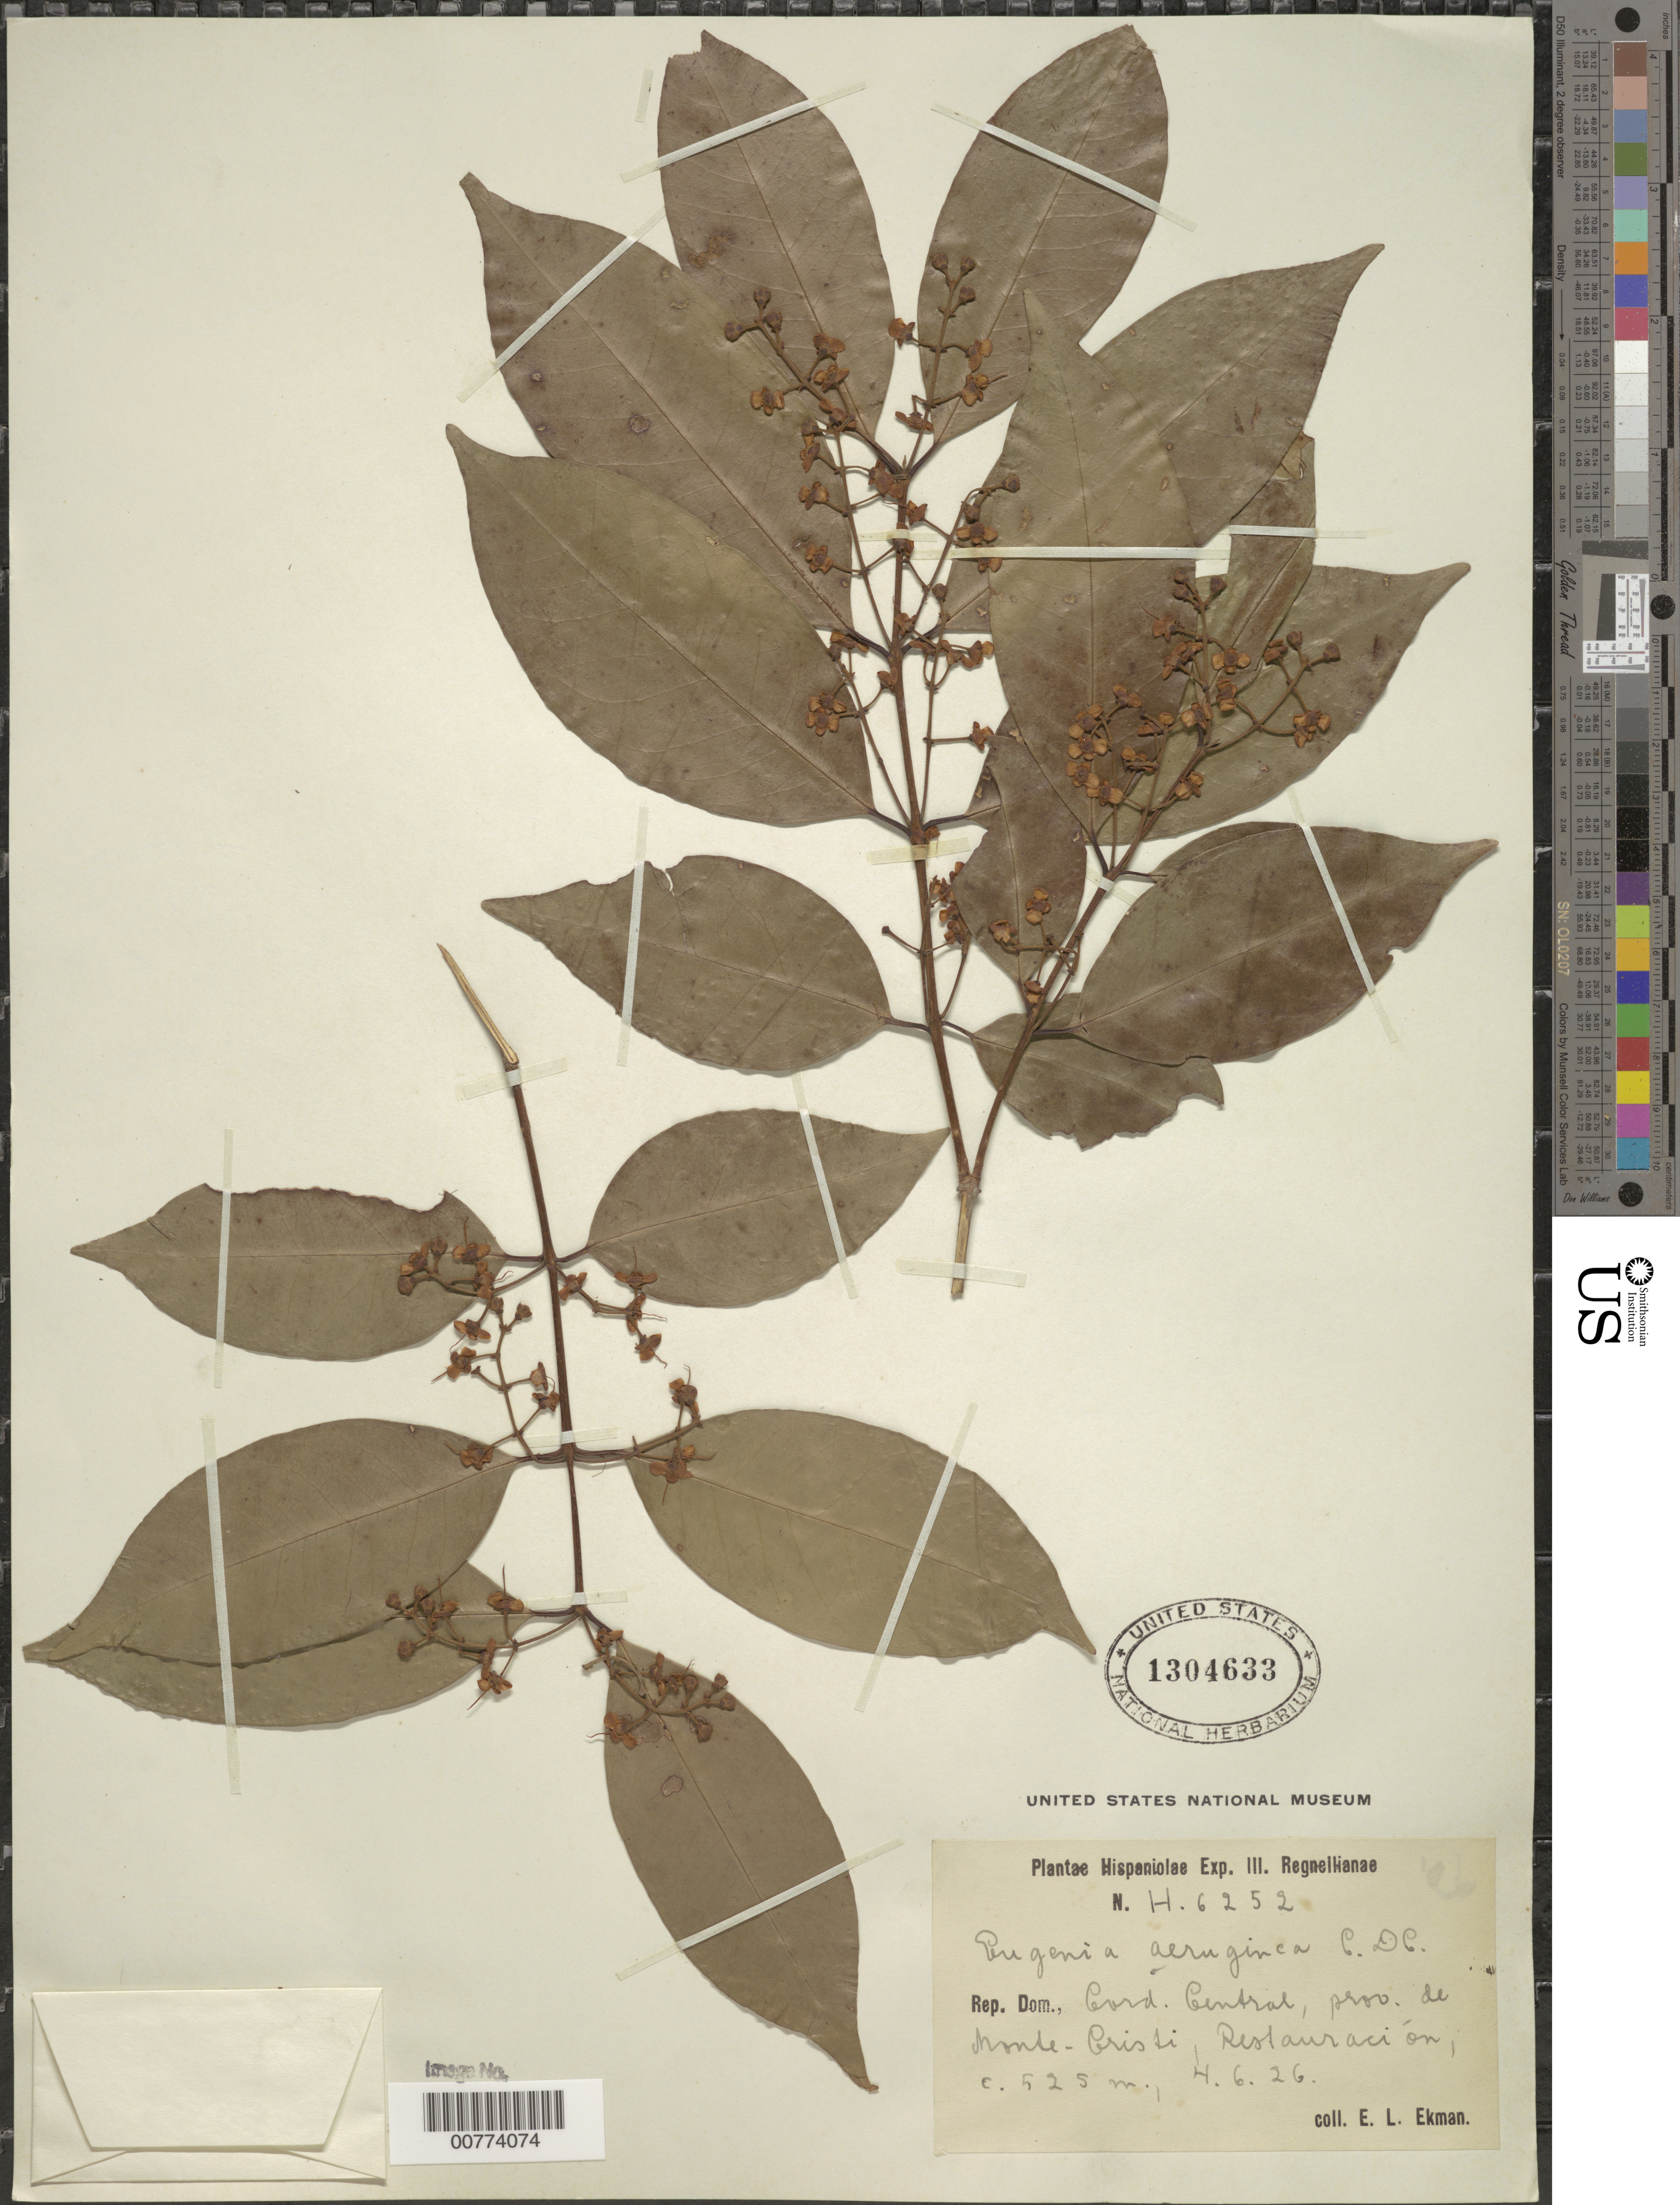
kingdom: Plantae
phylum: Tracheophyta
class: Magnoliopsida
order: Myrtales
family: Myrtaceae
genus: Eugenia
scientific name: Eugenia domingensis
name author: O. Berg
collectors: E. L. Ekman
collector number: H 6252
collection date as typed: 04 Jun 1926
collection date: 1926-06-04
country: Dominican Republic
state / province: Monte Cristi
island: Hispaniola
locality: Cordillera Central, Restauración.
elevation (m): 525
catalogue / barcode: US 1304633